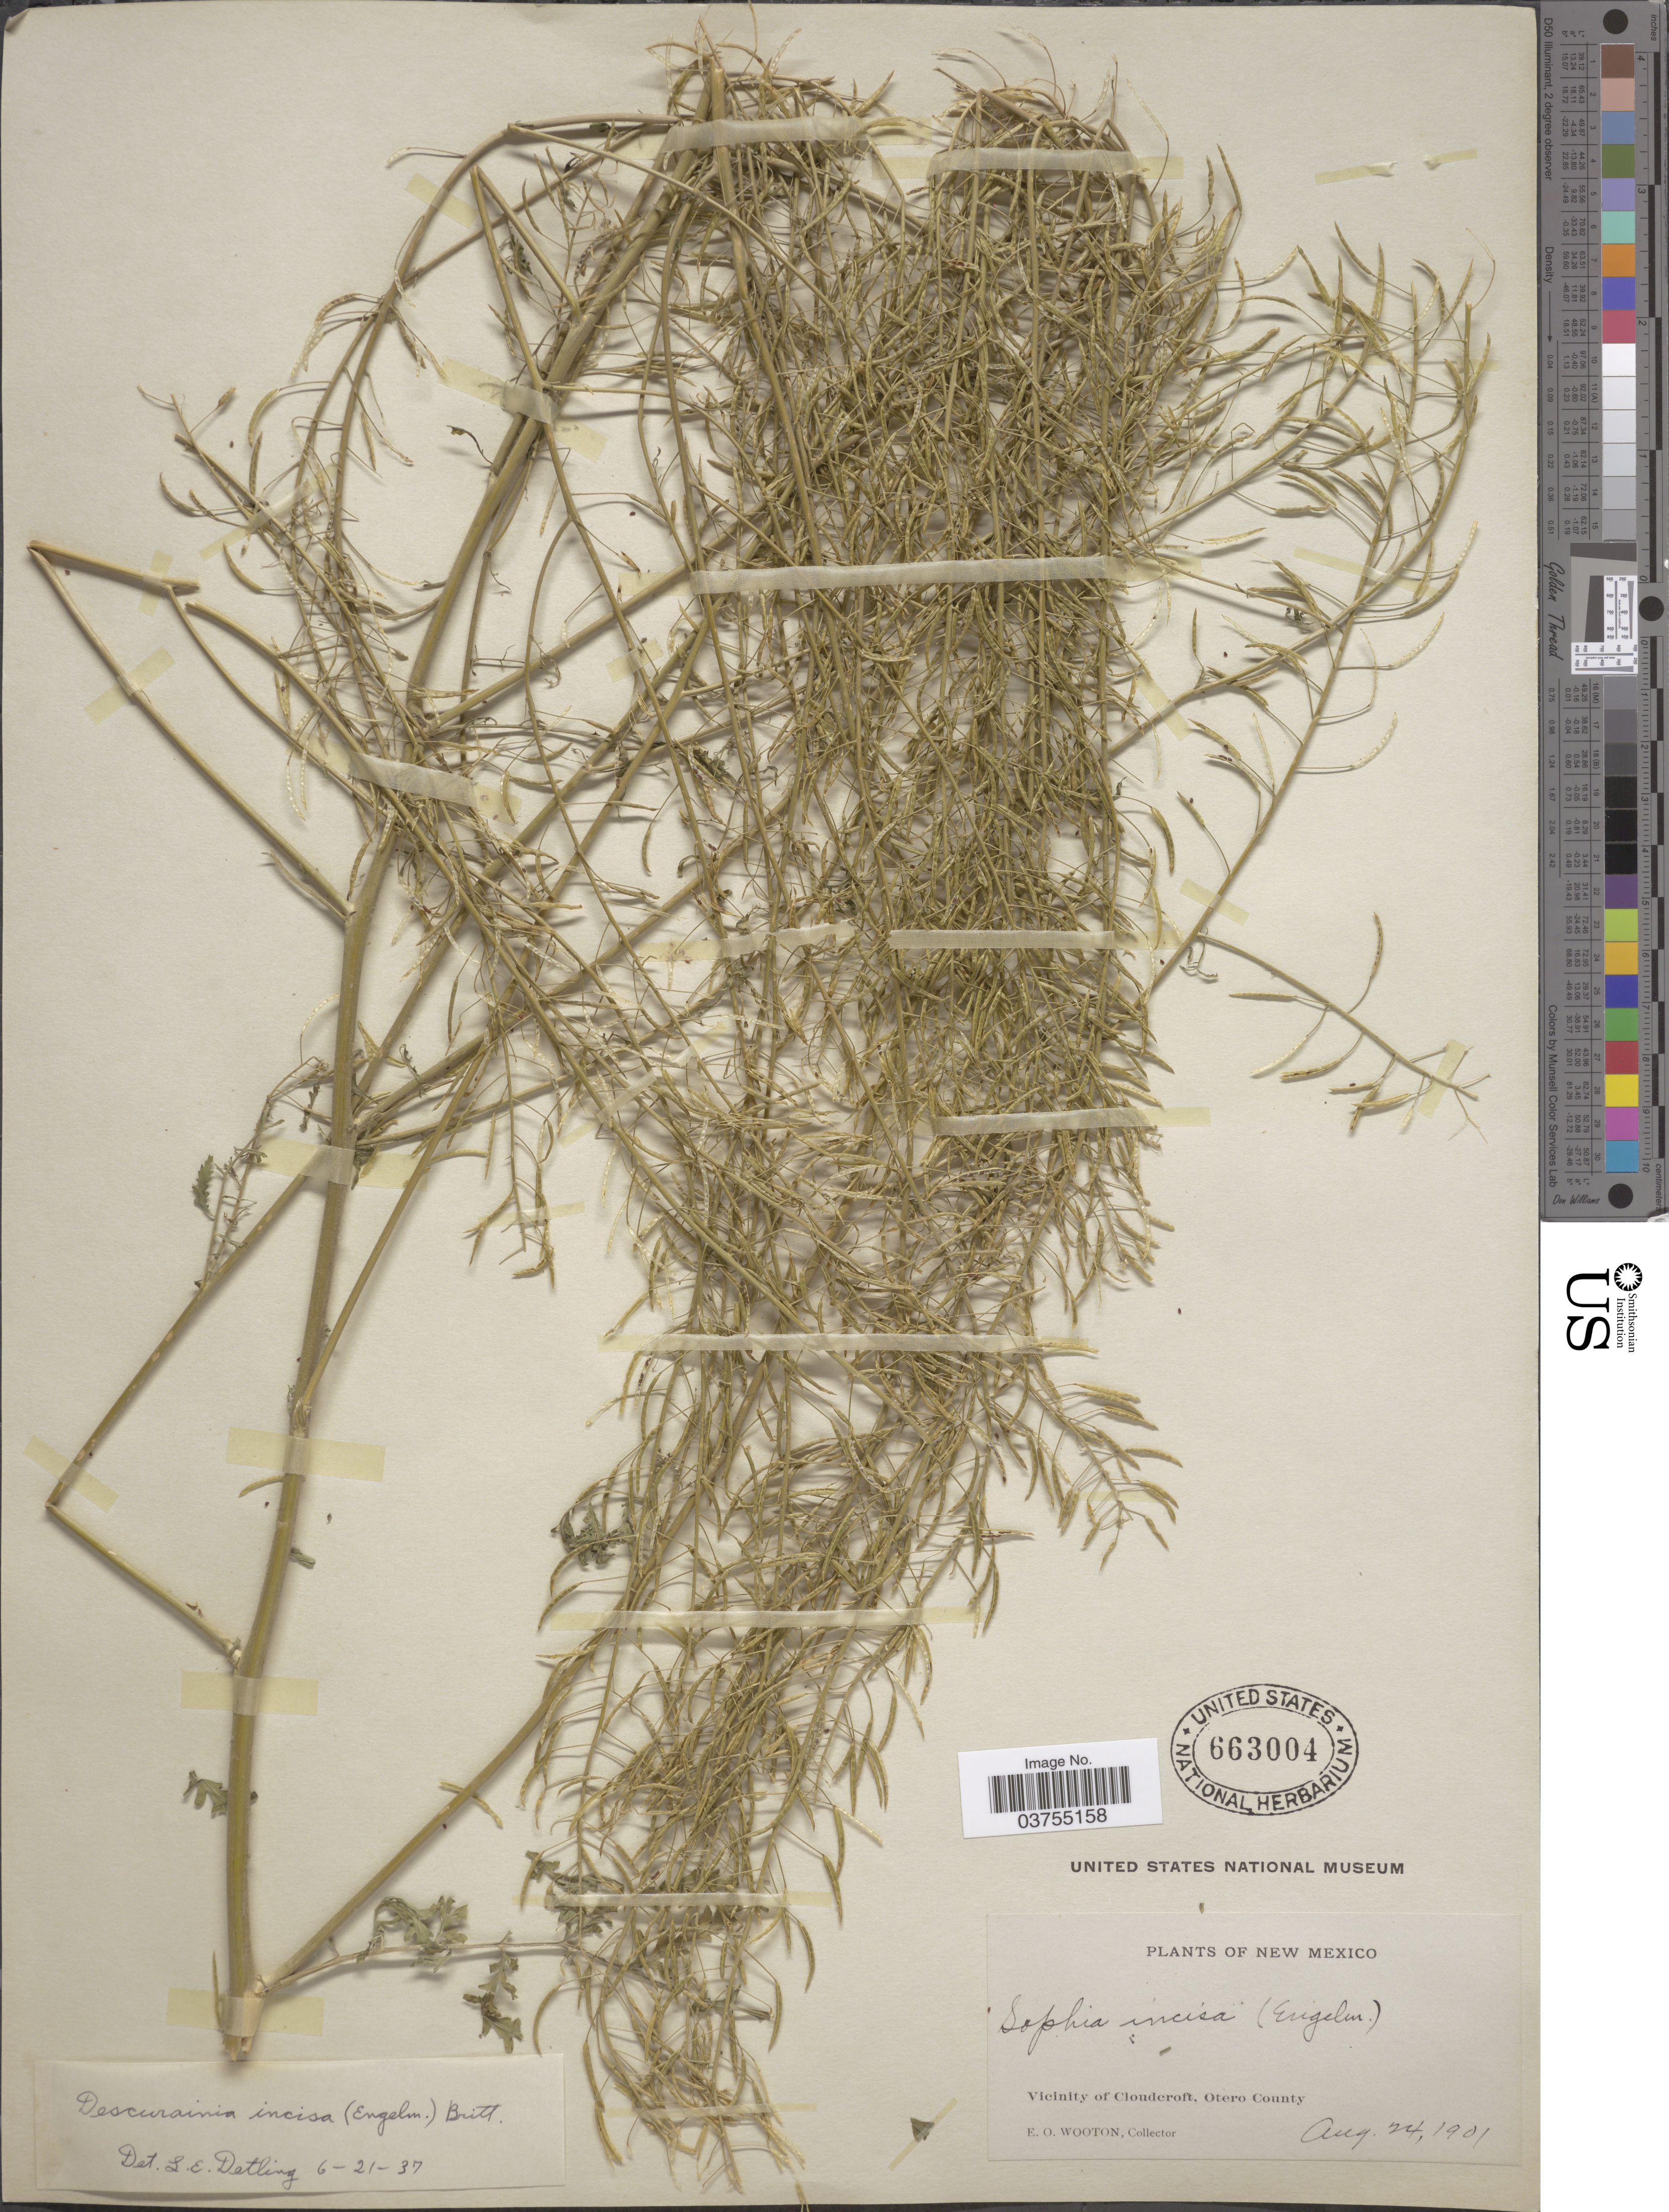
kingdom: Plantae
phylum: Tracheophyta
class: Magnoliopsida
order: Brassicales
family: Brassicaceae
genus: Descurainia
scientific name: Descurainia richardsonii subsp. incisa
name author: (Engelm. ex A. Gray) Detling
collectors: E. O. Wooton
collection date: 1901-08-24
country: United States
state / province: New Mexico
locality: Vicinity of Cloudcroft, Otero County.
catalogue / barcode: US 663004